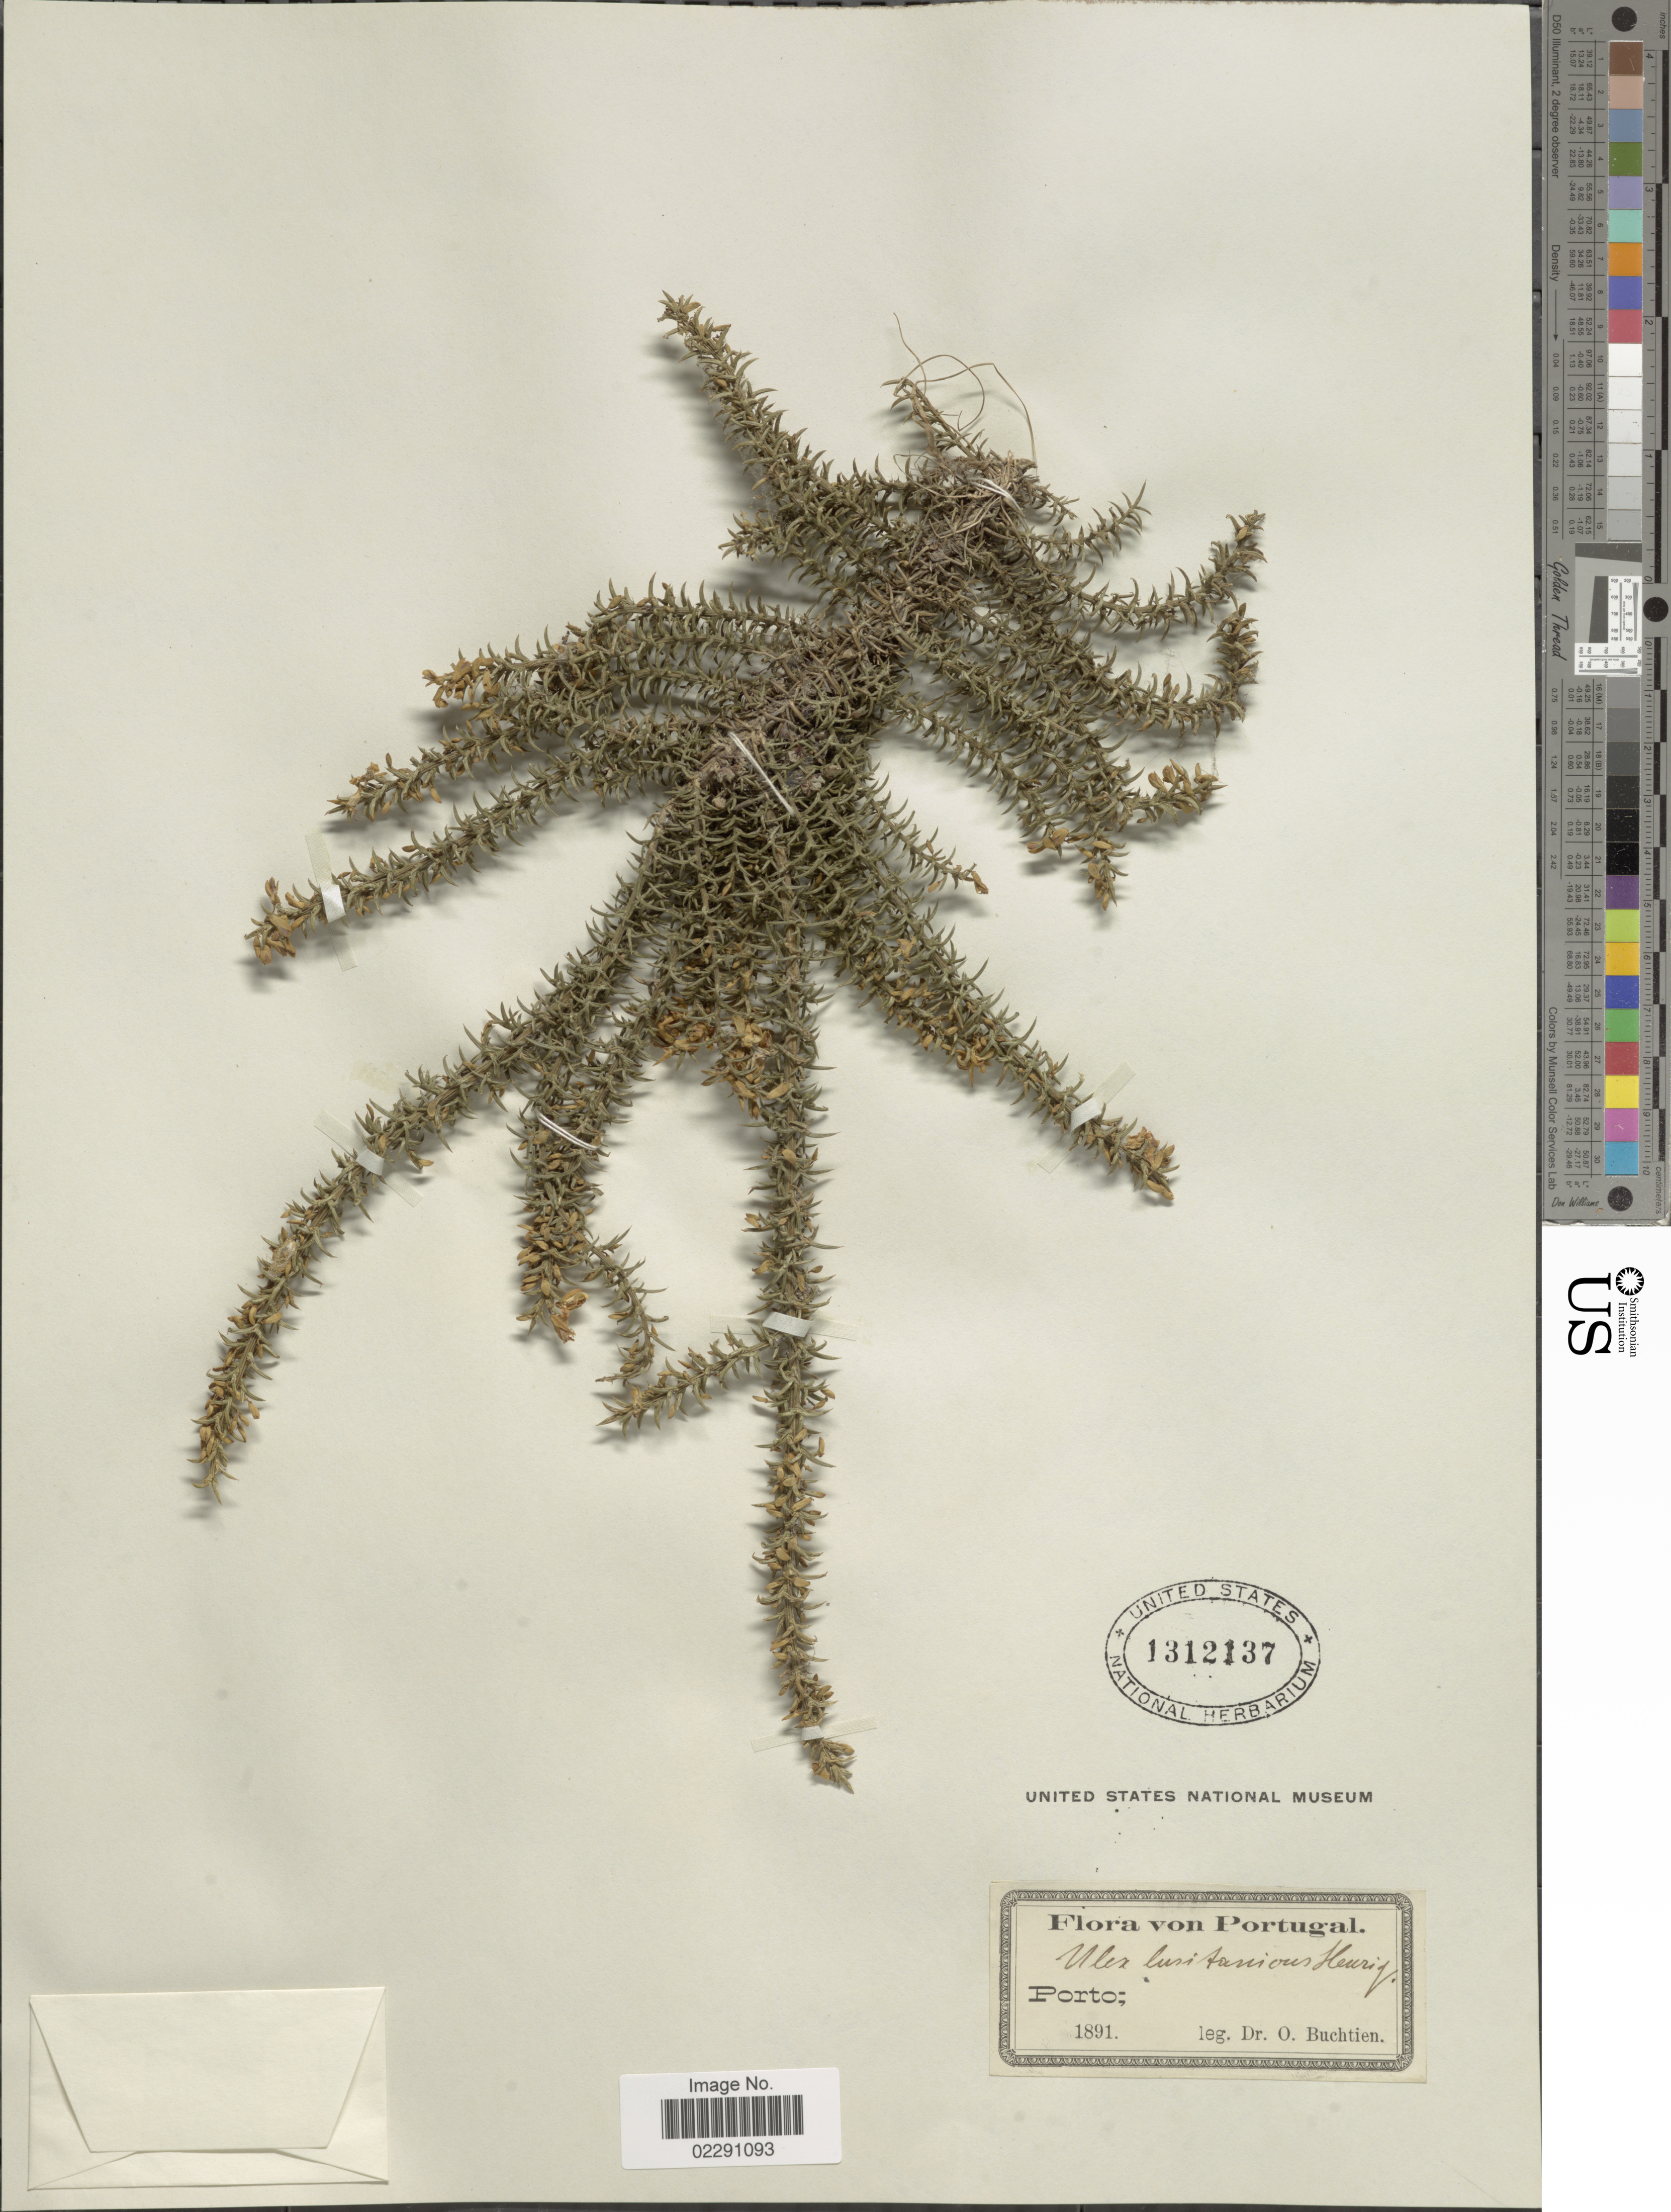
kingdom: Plantae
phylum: Tracheophyta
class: Magnoliopsida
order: Fabales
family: Fabaceae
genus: Ulex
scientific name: Ulex lusitanicus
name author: Mariz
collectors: O. Buchtien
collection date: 1891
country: Portugal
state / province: Porto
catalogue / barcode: US 1312137